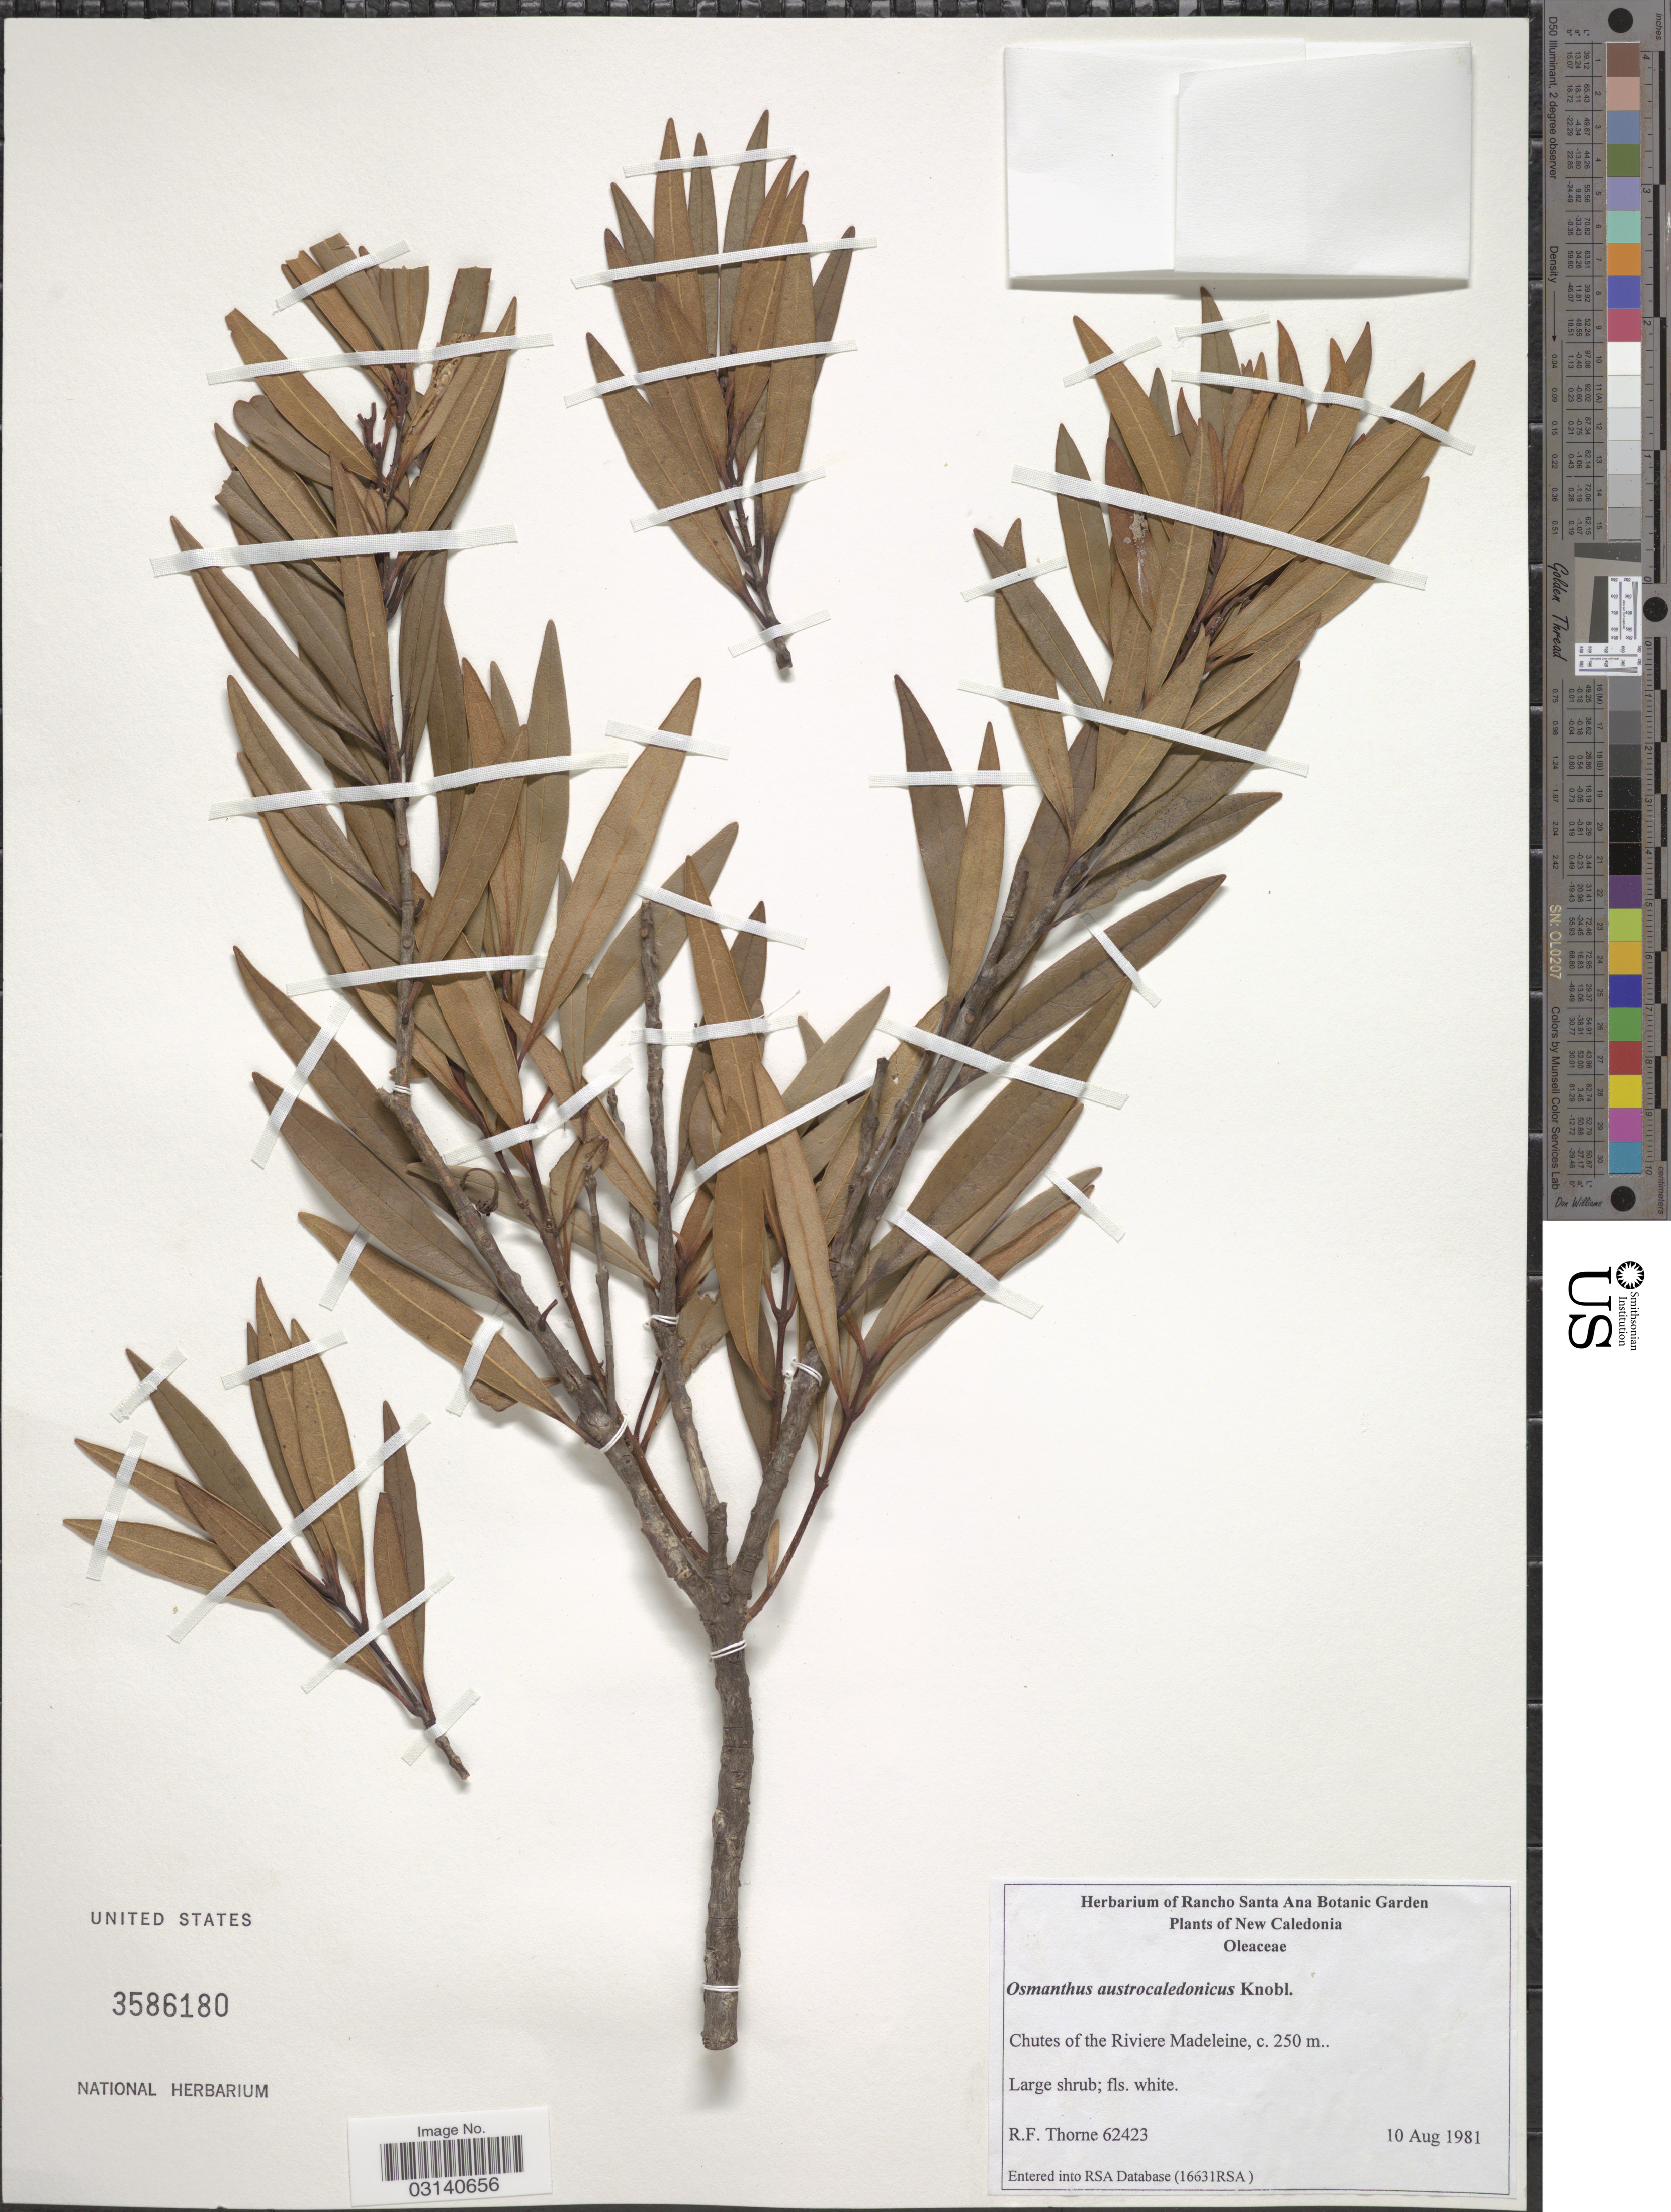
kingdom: Plantae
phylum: Tracheophyta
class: Magnoliopsida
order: Lamiales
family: Oleaceae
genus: Notelaea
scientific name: Notelaea austrocaledonica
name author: Vieill.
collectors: R. Thorne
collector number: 62423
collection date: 1981-08-10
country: New Caledonia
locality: Chutes of the Riviere Madeleine.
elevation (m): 250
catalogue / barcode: US 3586180